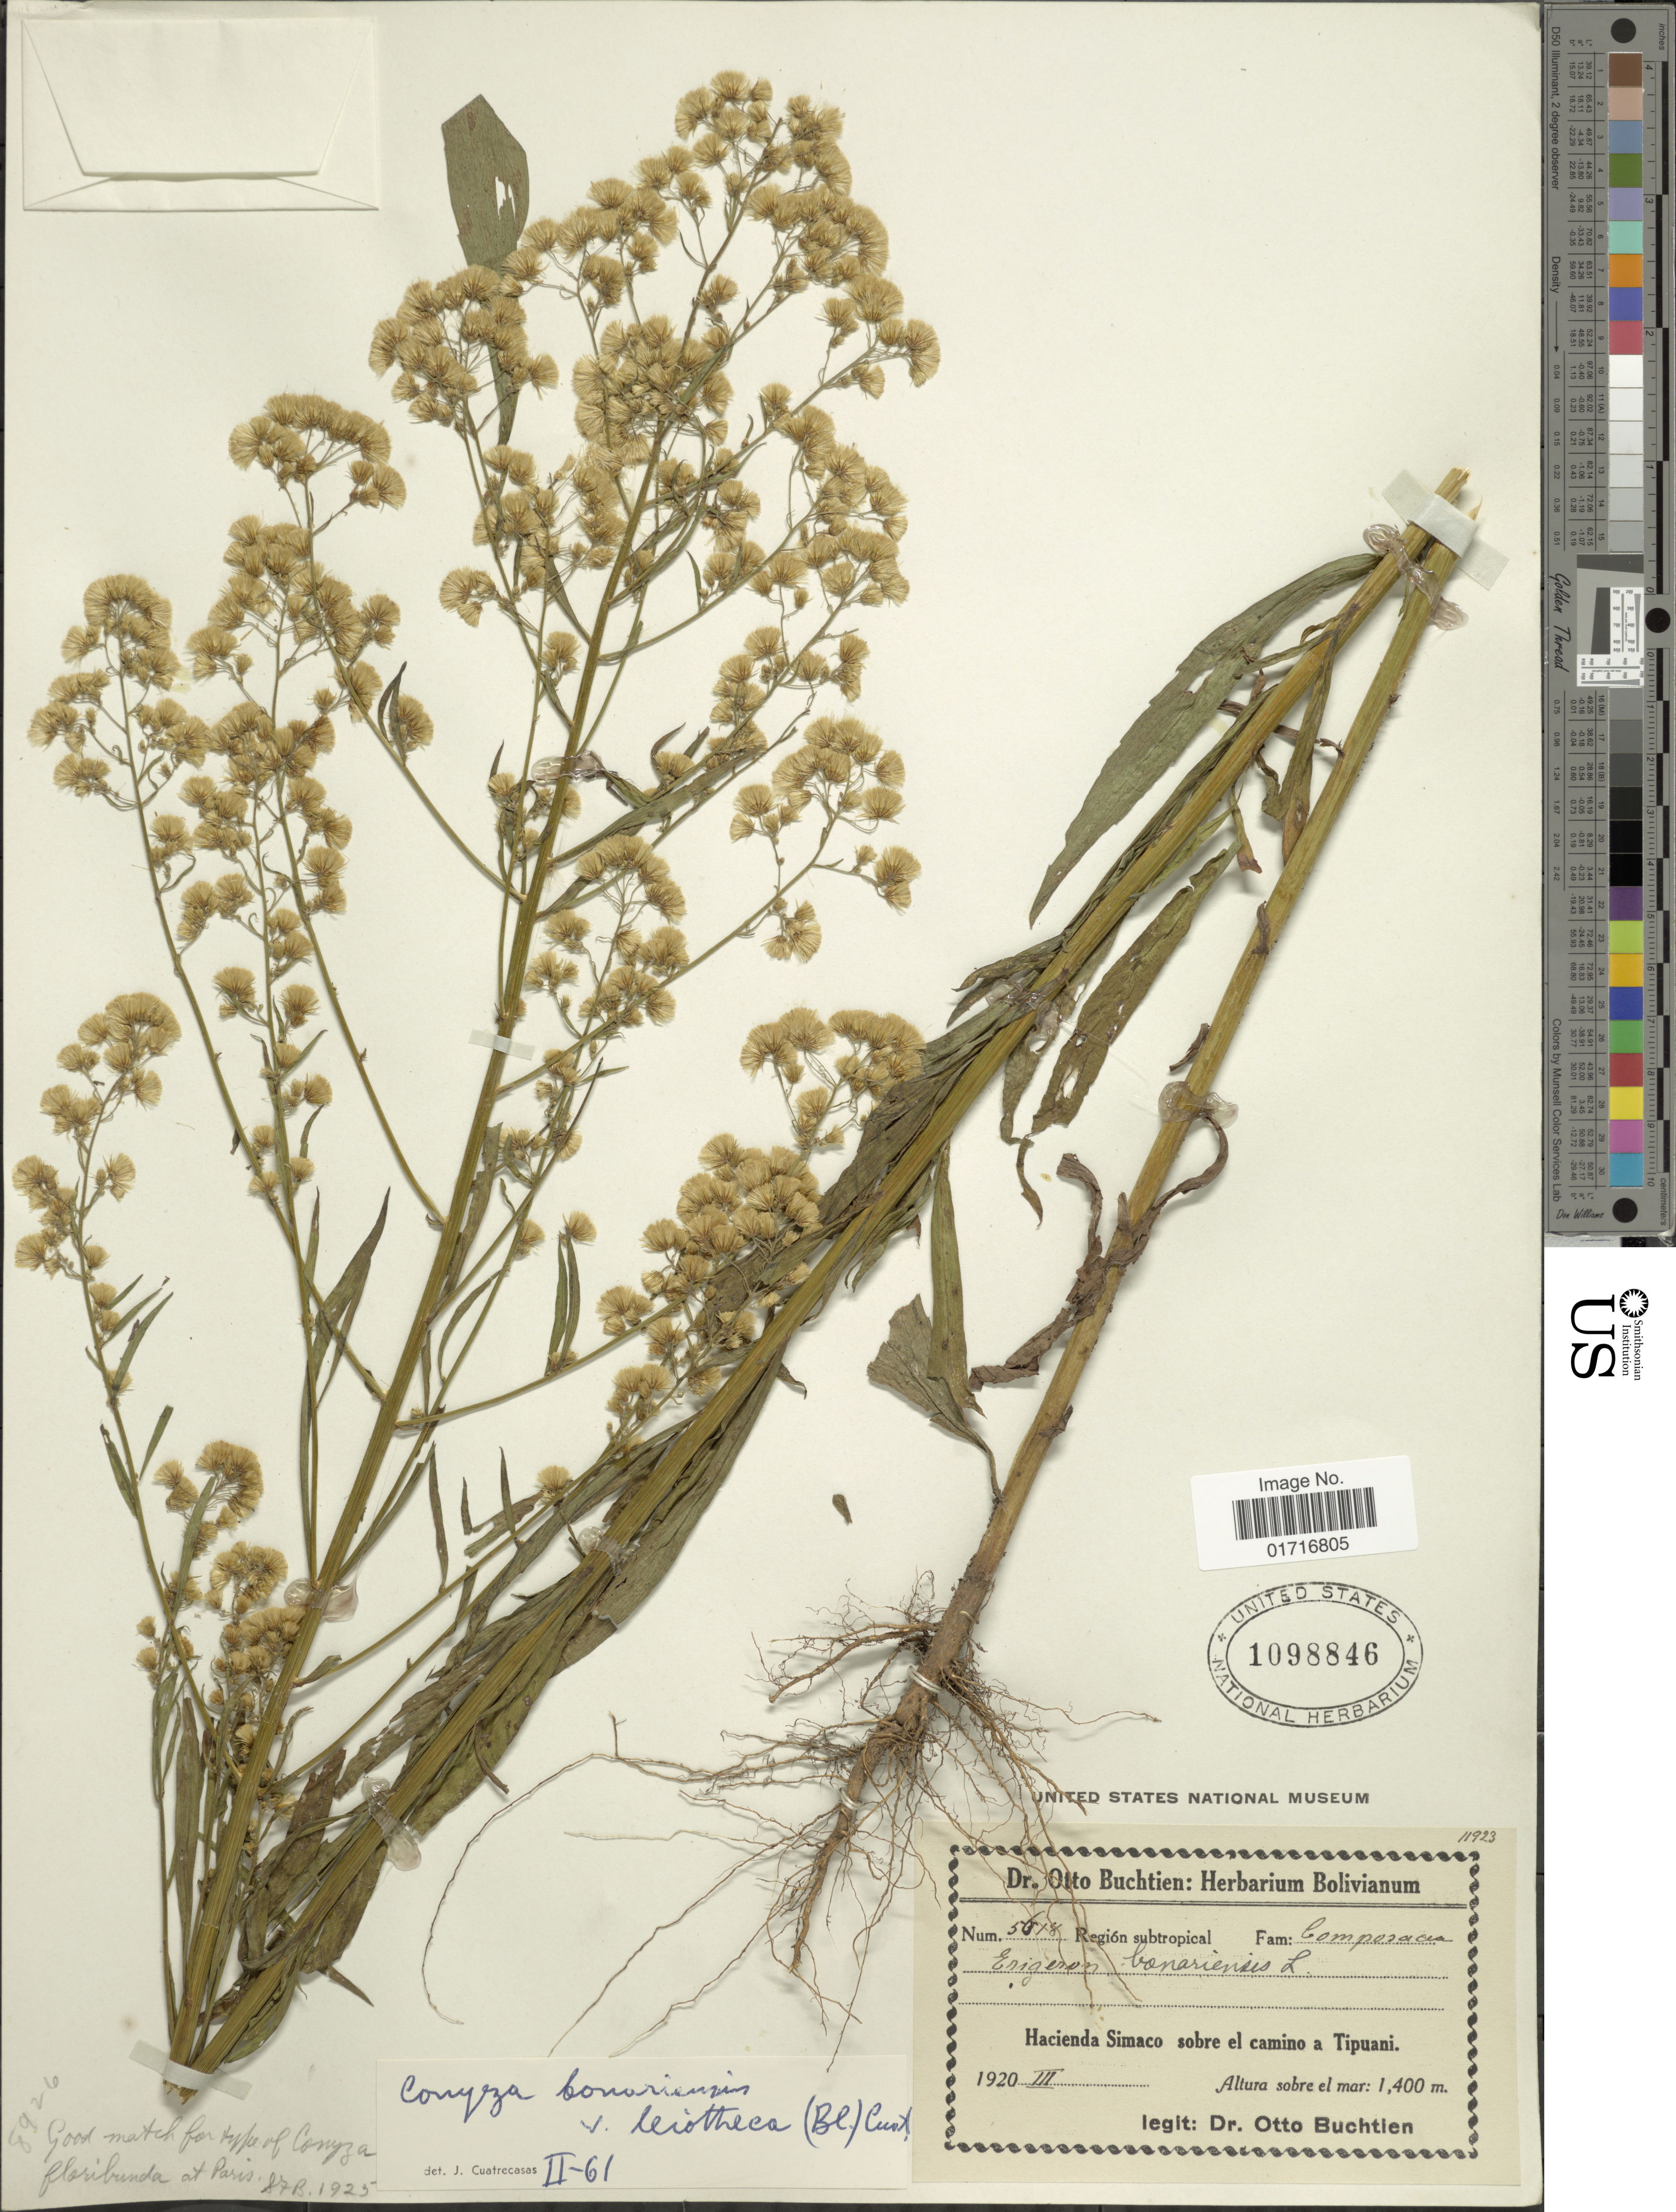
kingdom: Plantae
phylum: Tracheophyta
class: Magnoliopsida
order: Asterales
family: Asteraceae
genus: Conyza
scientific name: Conyza bonariensis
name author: (L.) Cronq.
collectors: O. Buchtien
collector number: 5618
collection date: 1920-03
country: Bolivia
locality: Hacienda Simaco sobre el camino a Tipuani.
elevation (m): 1400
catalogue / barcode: US 1098846